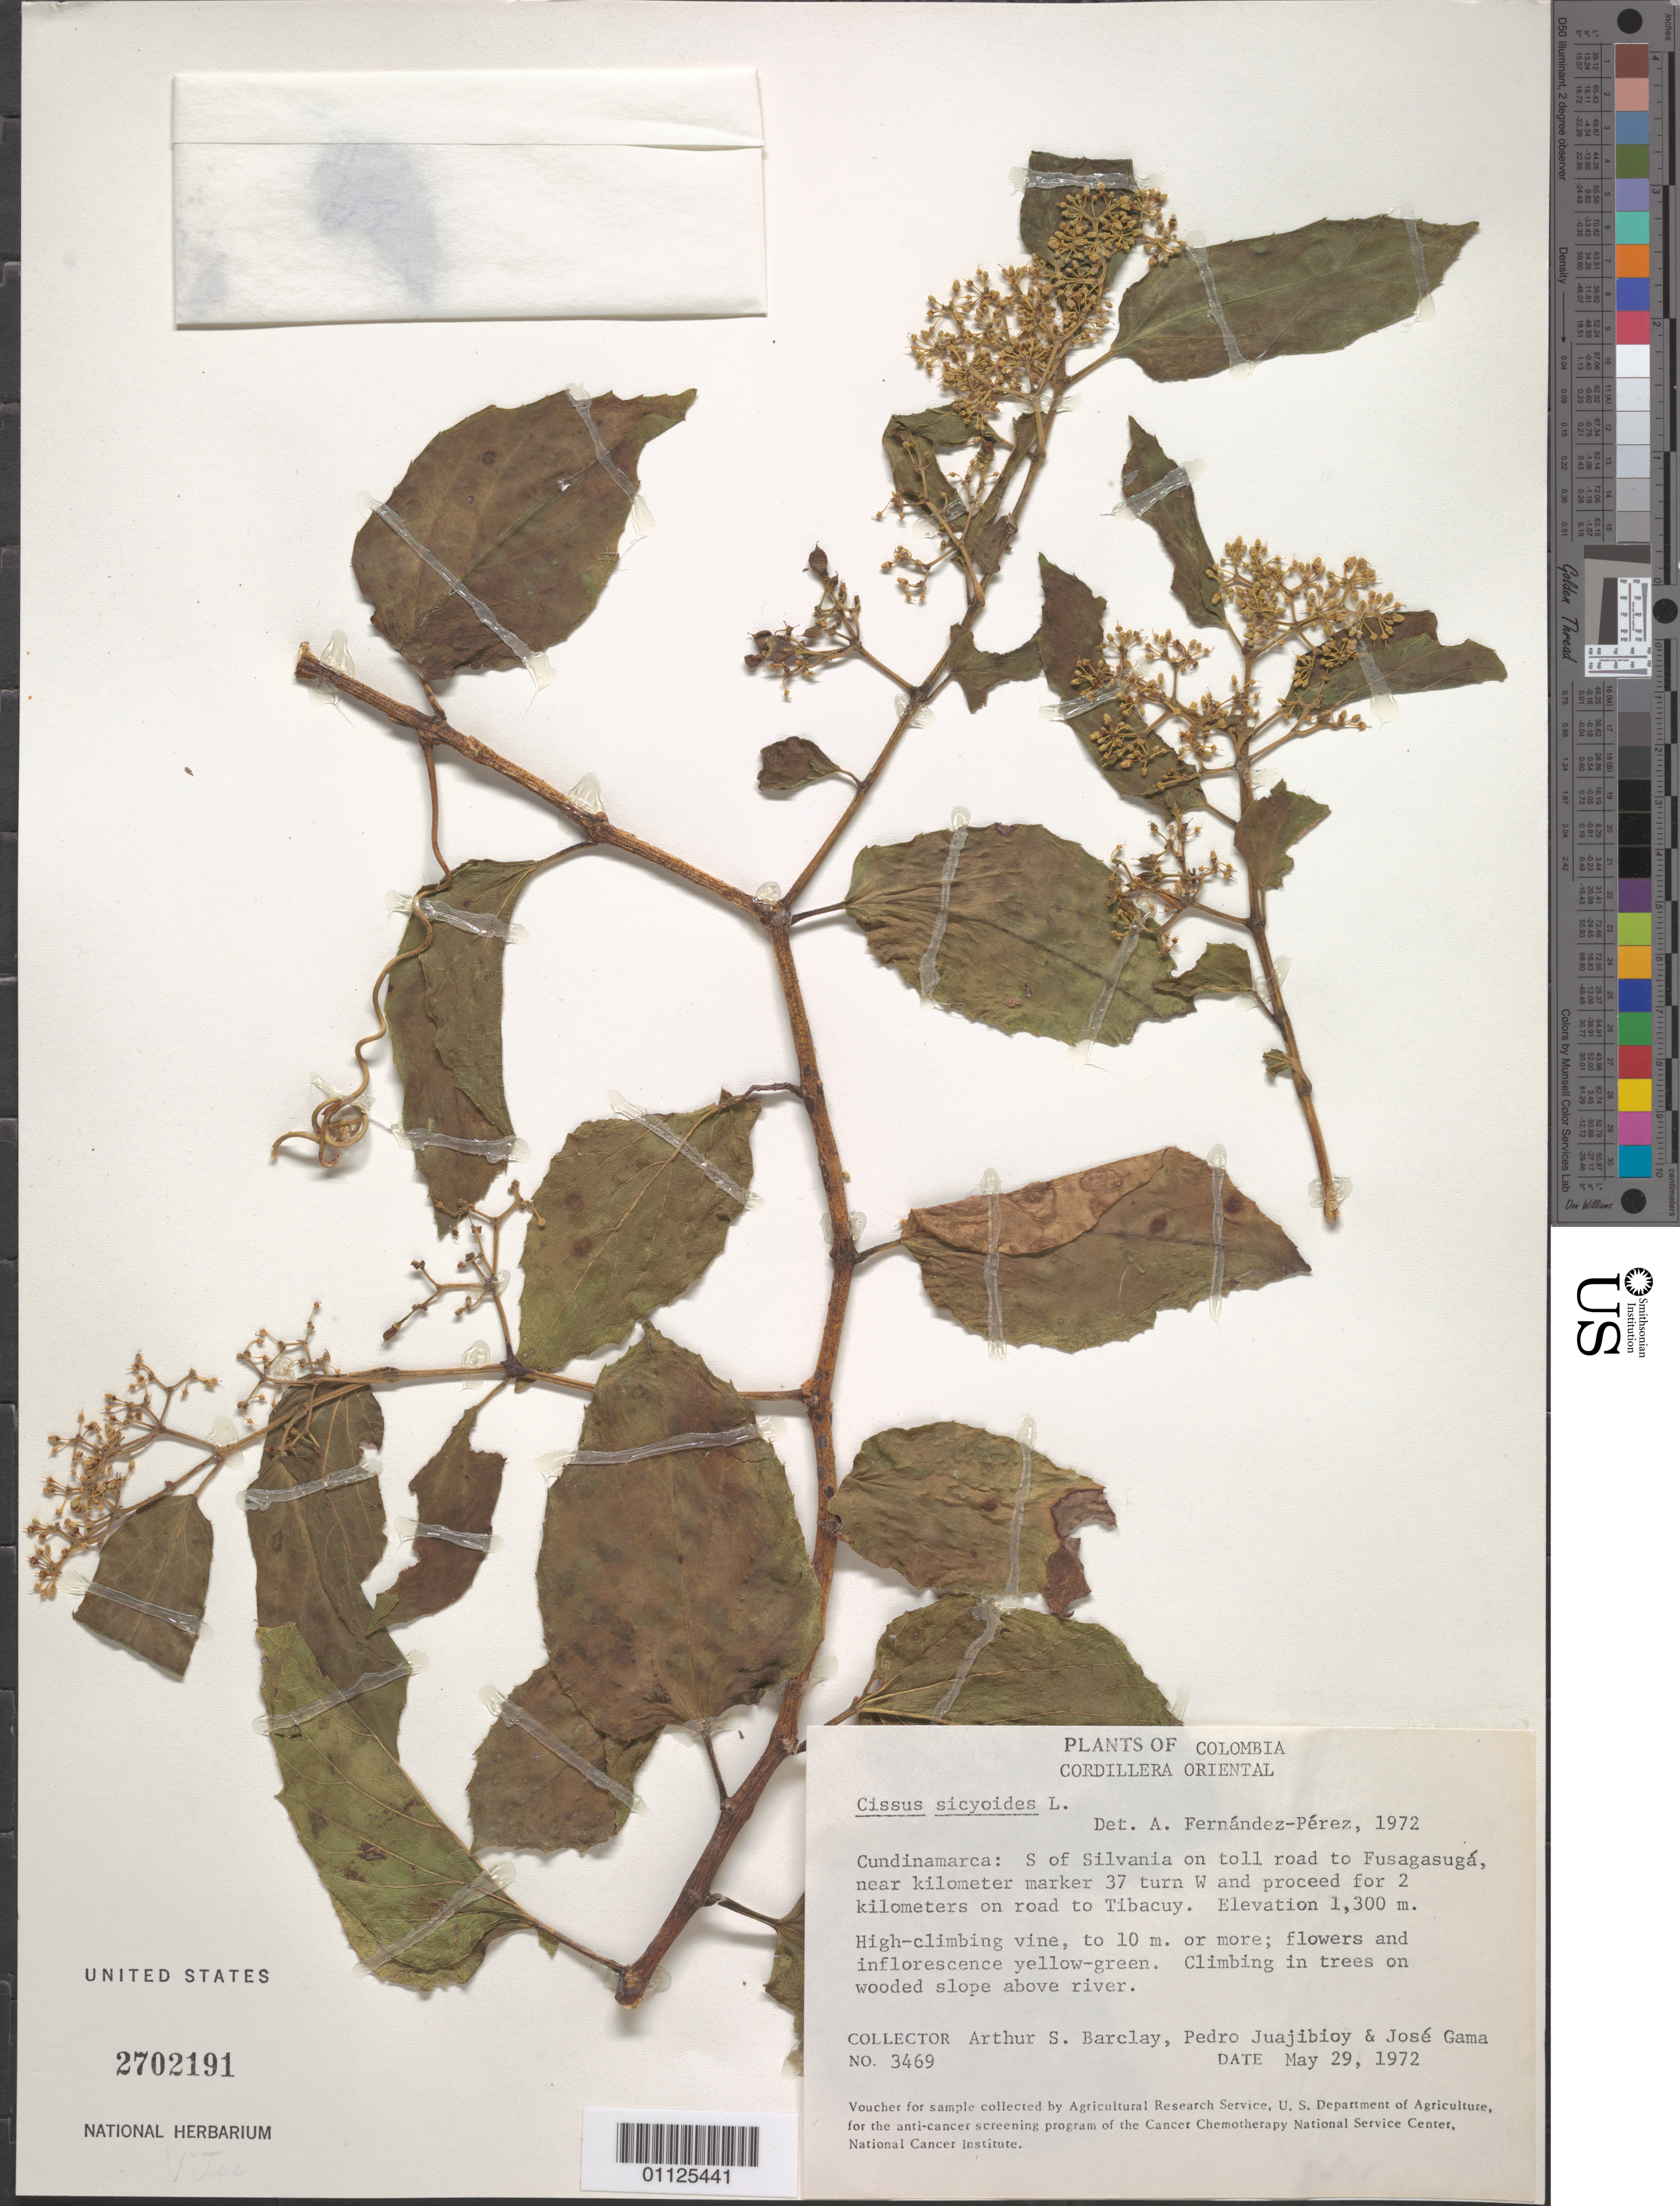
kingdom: Plantae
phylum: Tracheophyta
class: Magnoliopsida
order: Vitales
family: Vitaceae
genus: Cissus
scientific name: Cissus verticillata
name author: (L.) Nicolson & C.E. Jarvis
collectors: A. S. Barclay, P. Juajibioy & J. Gama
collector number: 3469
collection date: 1972-05-29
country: Colombia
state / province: Cordillera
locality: S of Silvania on toll road to Fusagasuga, near km marker 37 turn W and proceed for 2 km on road to Tibacuy.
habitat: High-climbing vine. Climbing in trees on wooded slope above river.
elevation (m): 1300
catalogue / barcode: US 2702191